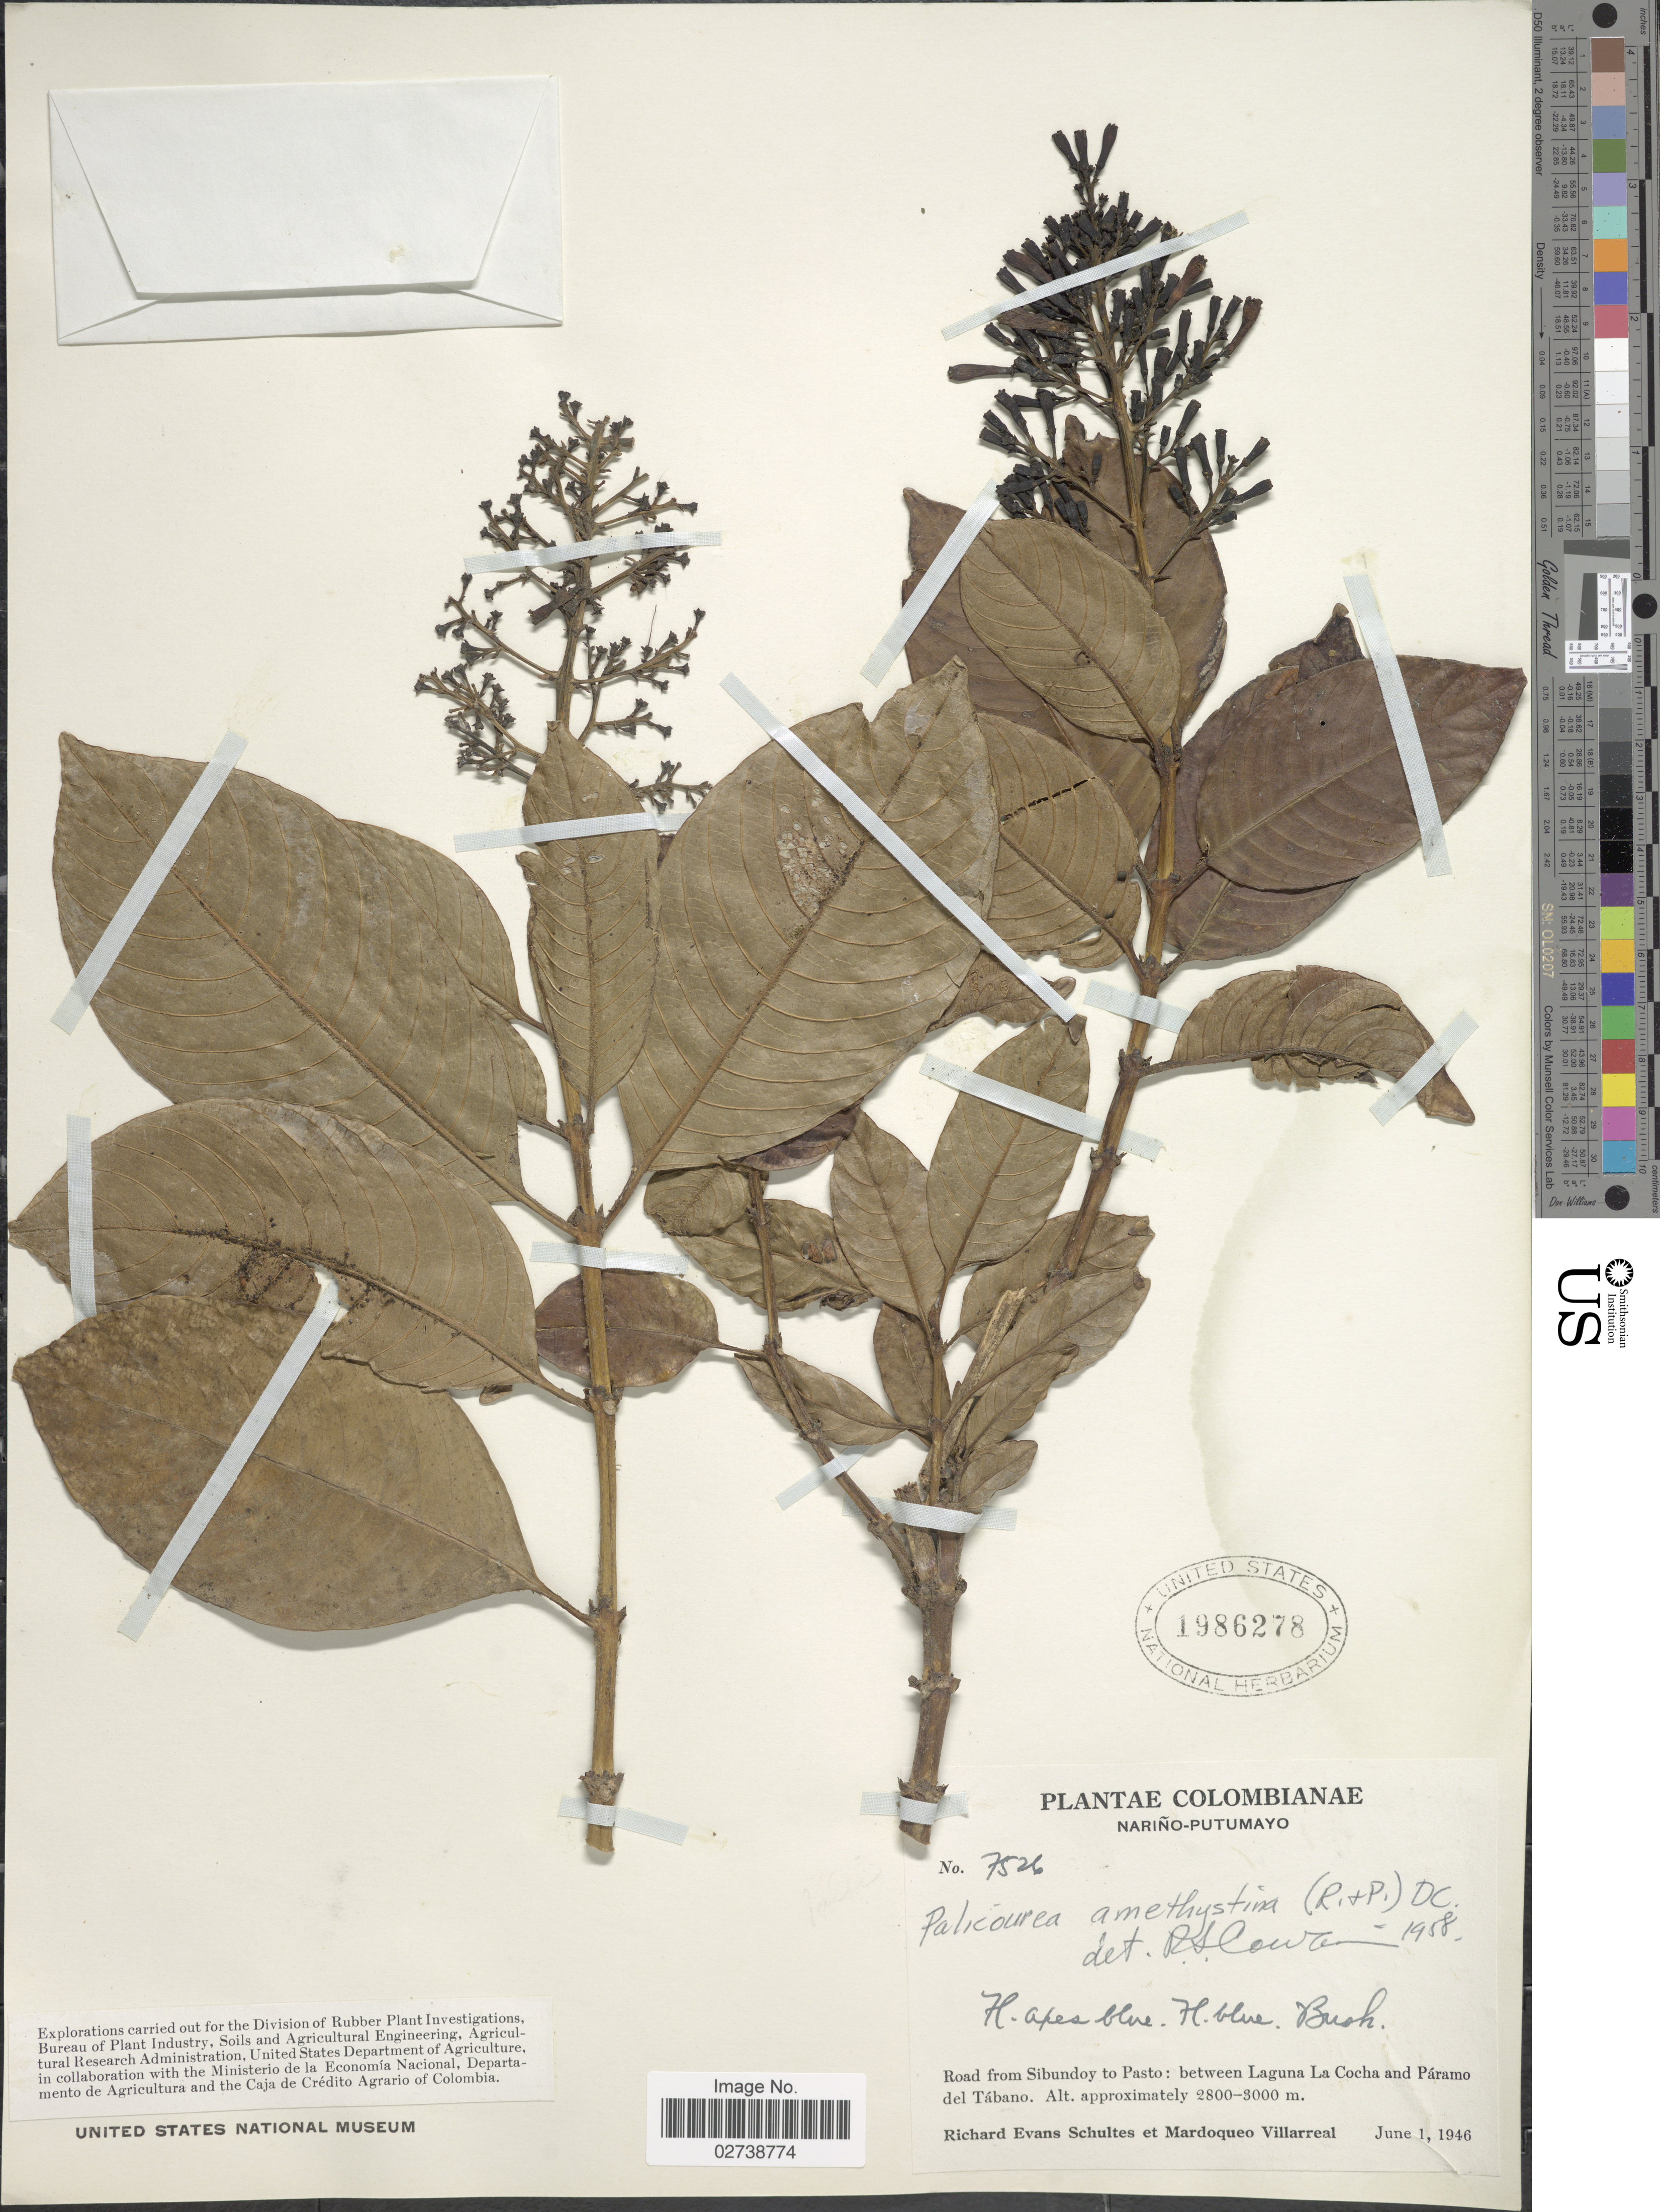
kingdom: Plantae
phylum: Tracheophyta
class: Magnoliopsida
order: Gentianales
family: Rubiaceae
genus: Palicourea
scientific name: Palicourea amethystina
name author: (Ruiz & Pav.) DC.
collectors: R. E. Schultes & M. Villarreal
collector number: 7526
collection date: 1946-06-01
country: Colombia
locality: Nariño-Putumayo, Road from Sibundoy to Pasto: between Laguna La Cocha and Páramo del Tábano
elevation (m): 2800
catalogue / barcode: US 1986278